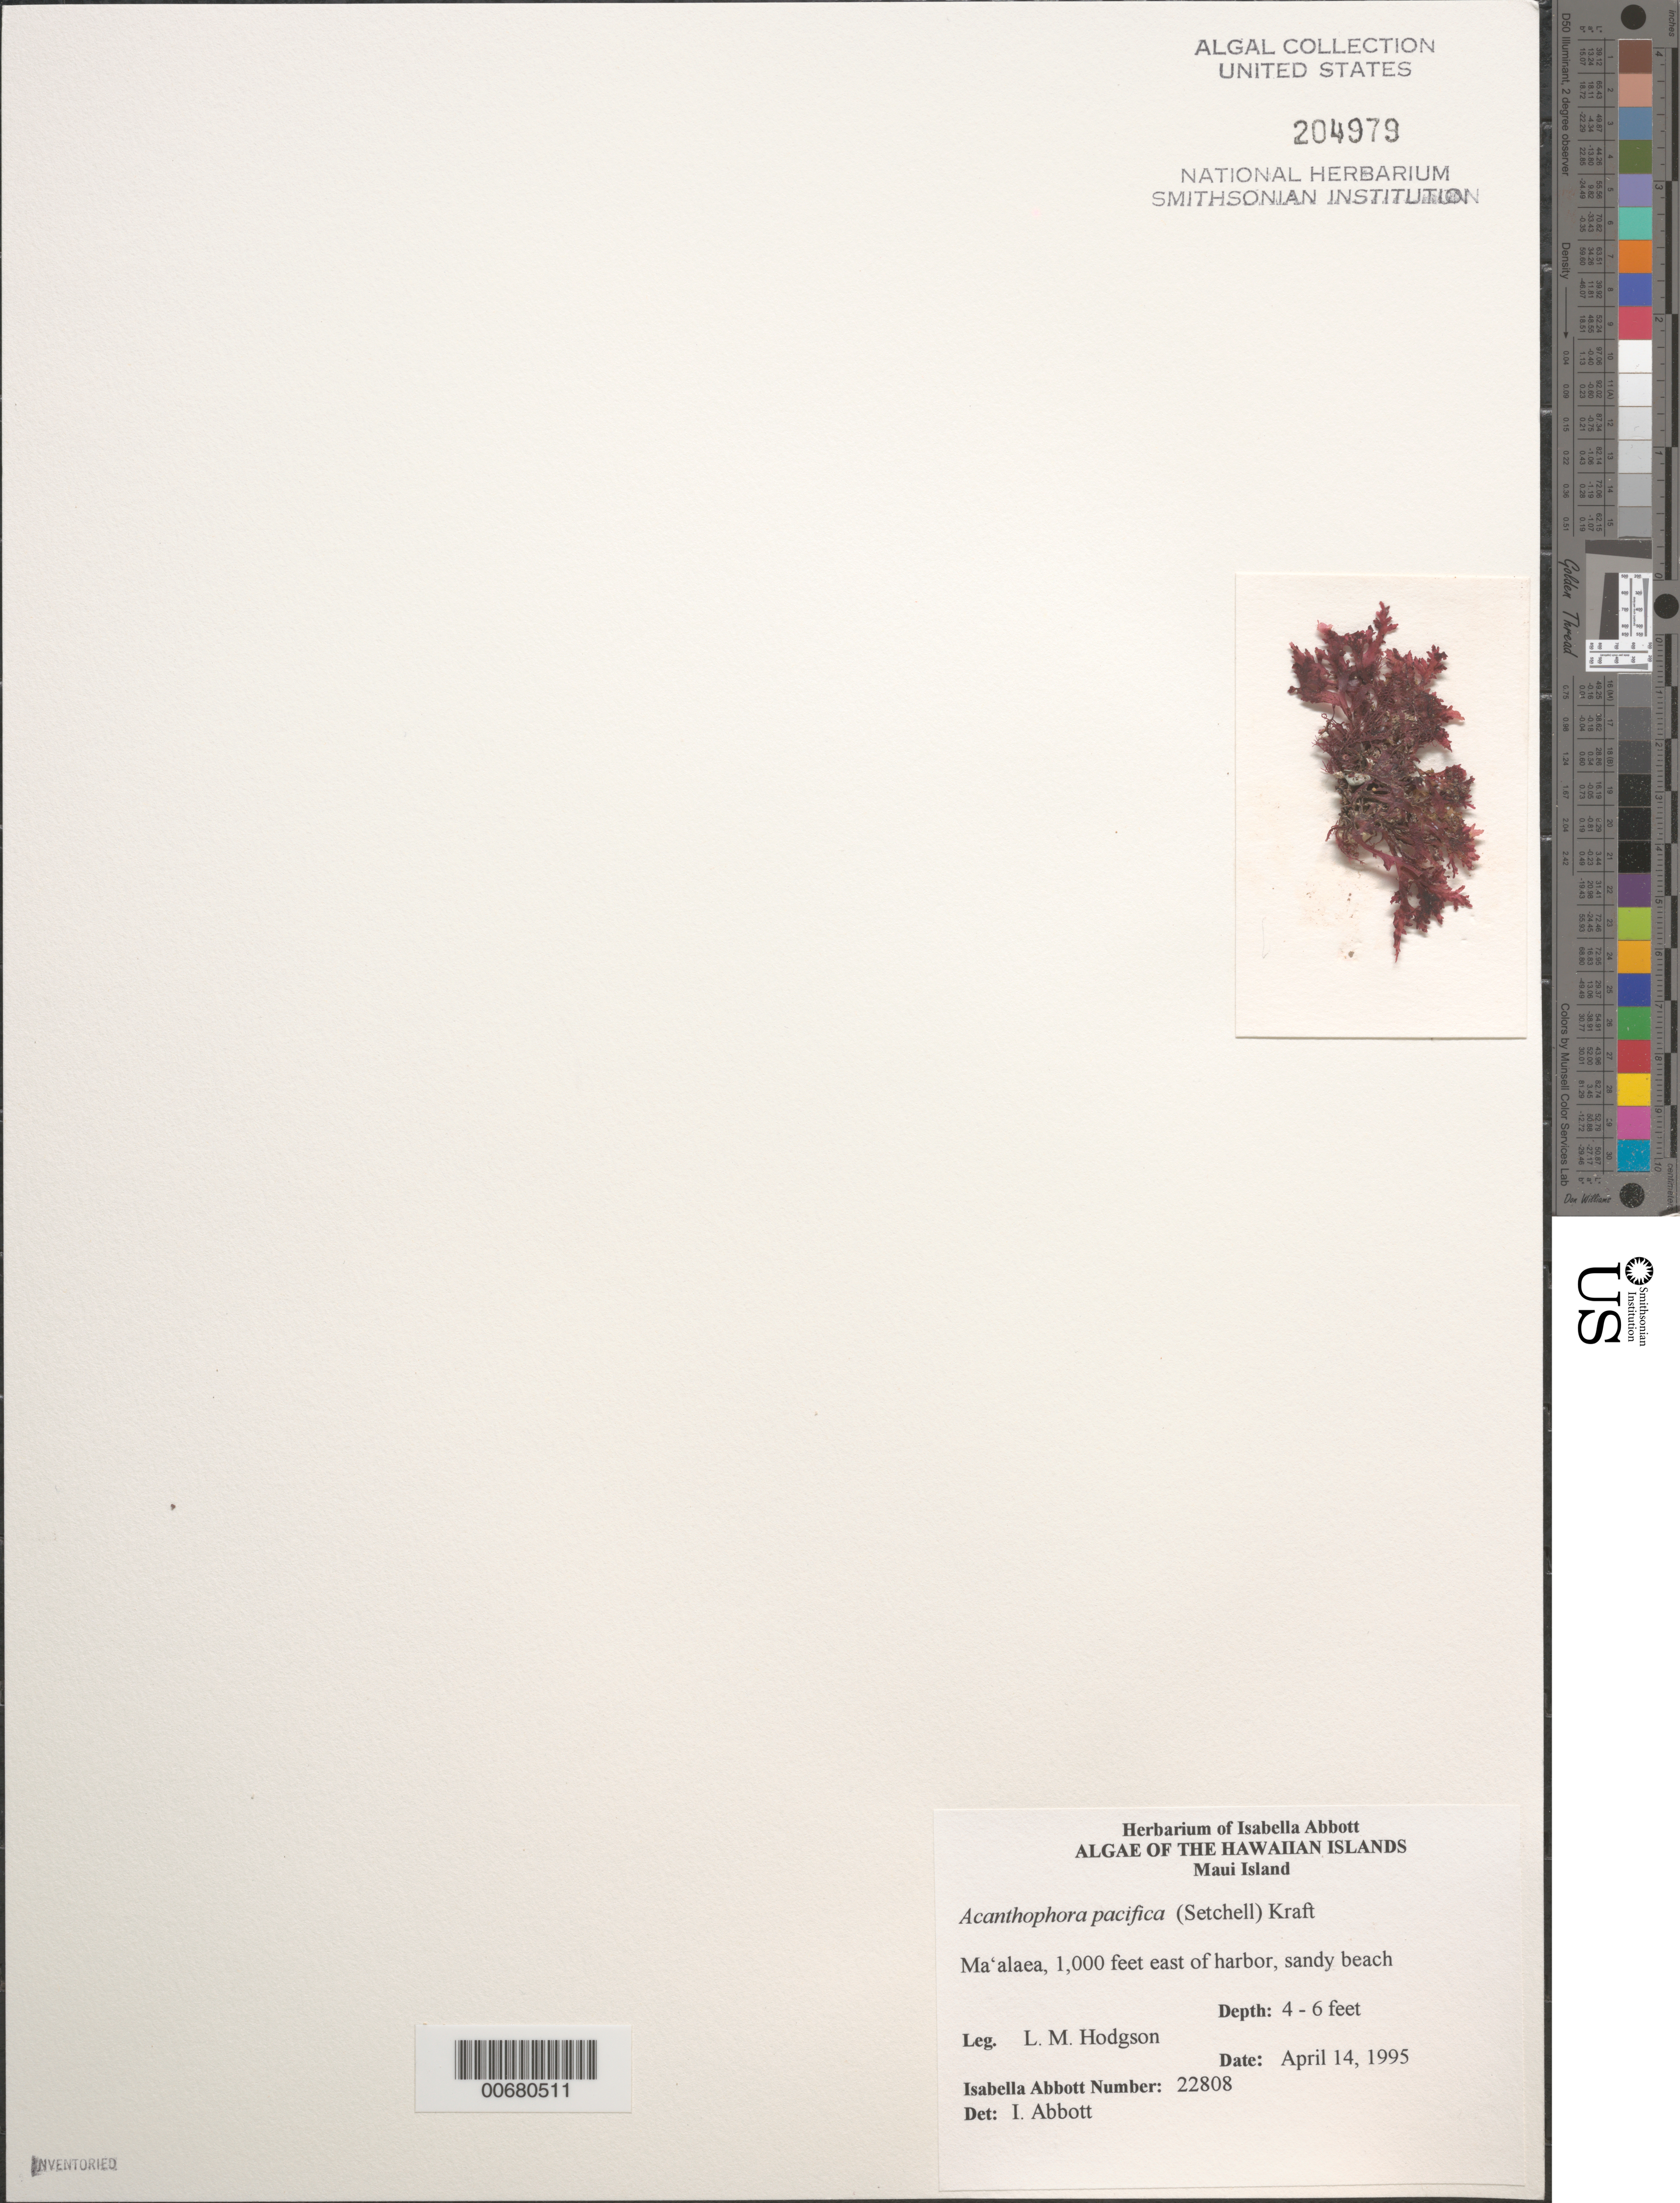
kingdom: Plantae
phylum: Rhodophyta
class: Florideophyceae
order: Ceramiales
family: Rhodomelaceae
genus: Acanthophora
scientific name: Acanthophora pacifica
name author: (Setch.) G.T.Kraft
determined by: Abbott, Isabella A.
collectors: L. M. Hodgson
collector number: IAA 22808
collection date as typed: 14 Apr 1995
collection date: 1995-04-14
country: United States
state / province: Hawaii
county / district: Maui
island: Maui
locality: Ma'alaea 1000 feet east of harbor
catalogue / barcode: US 204979